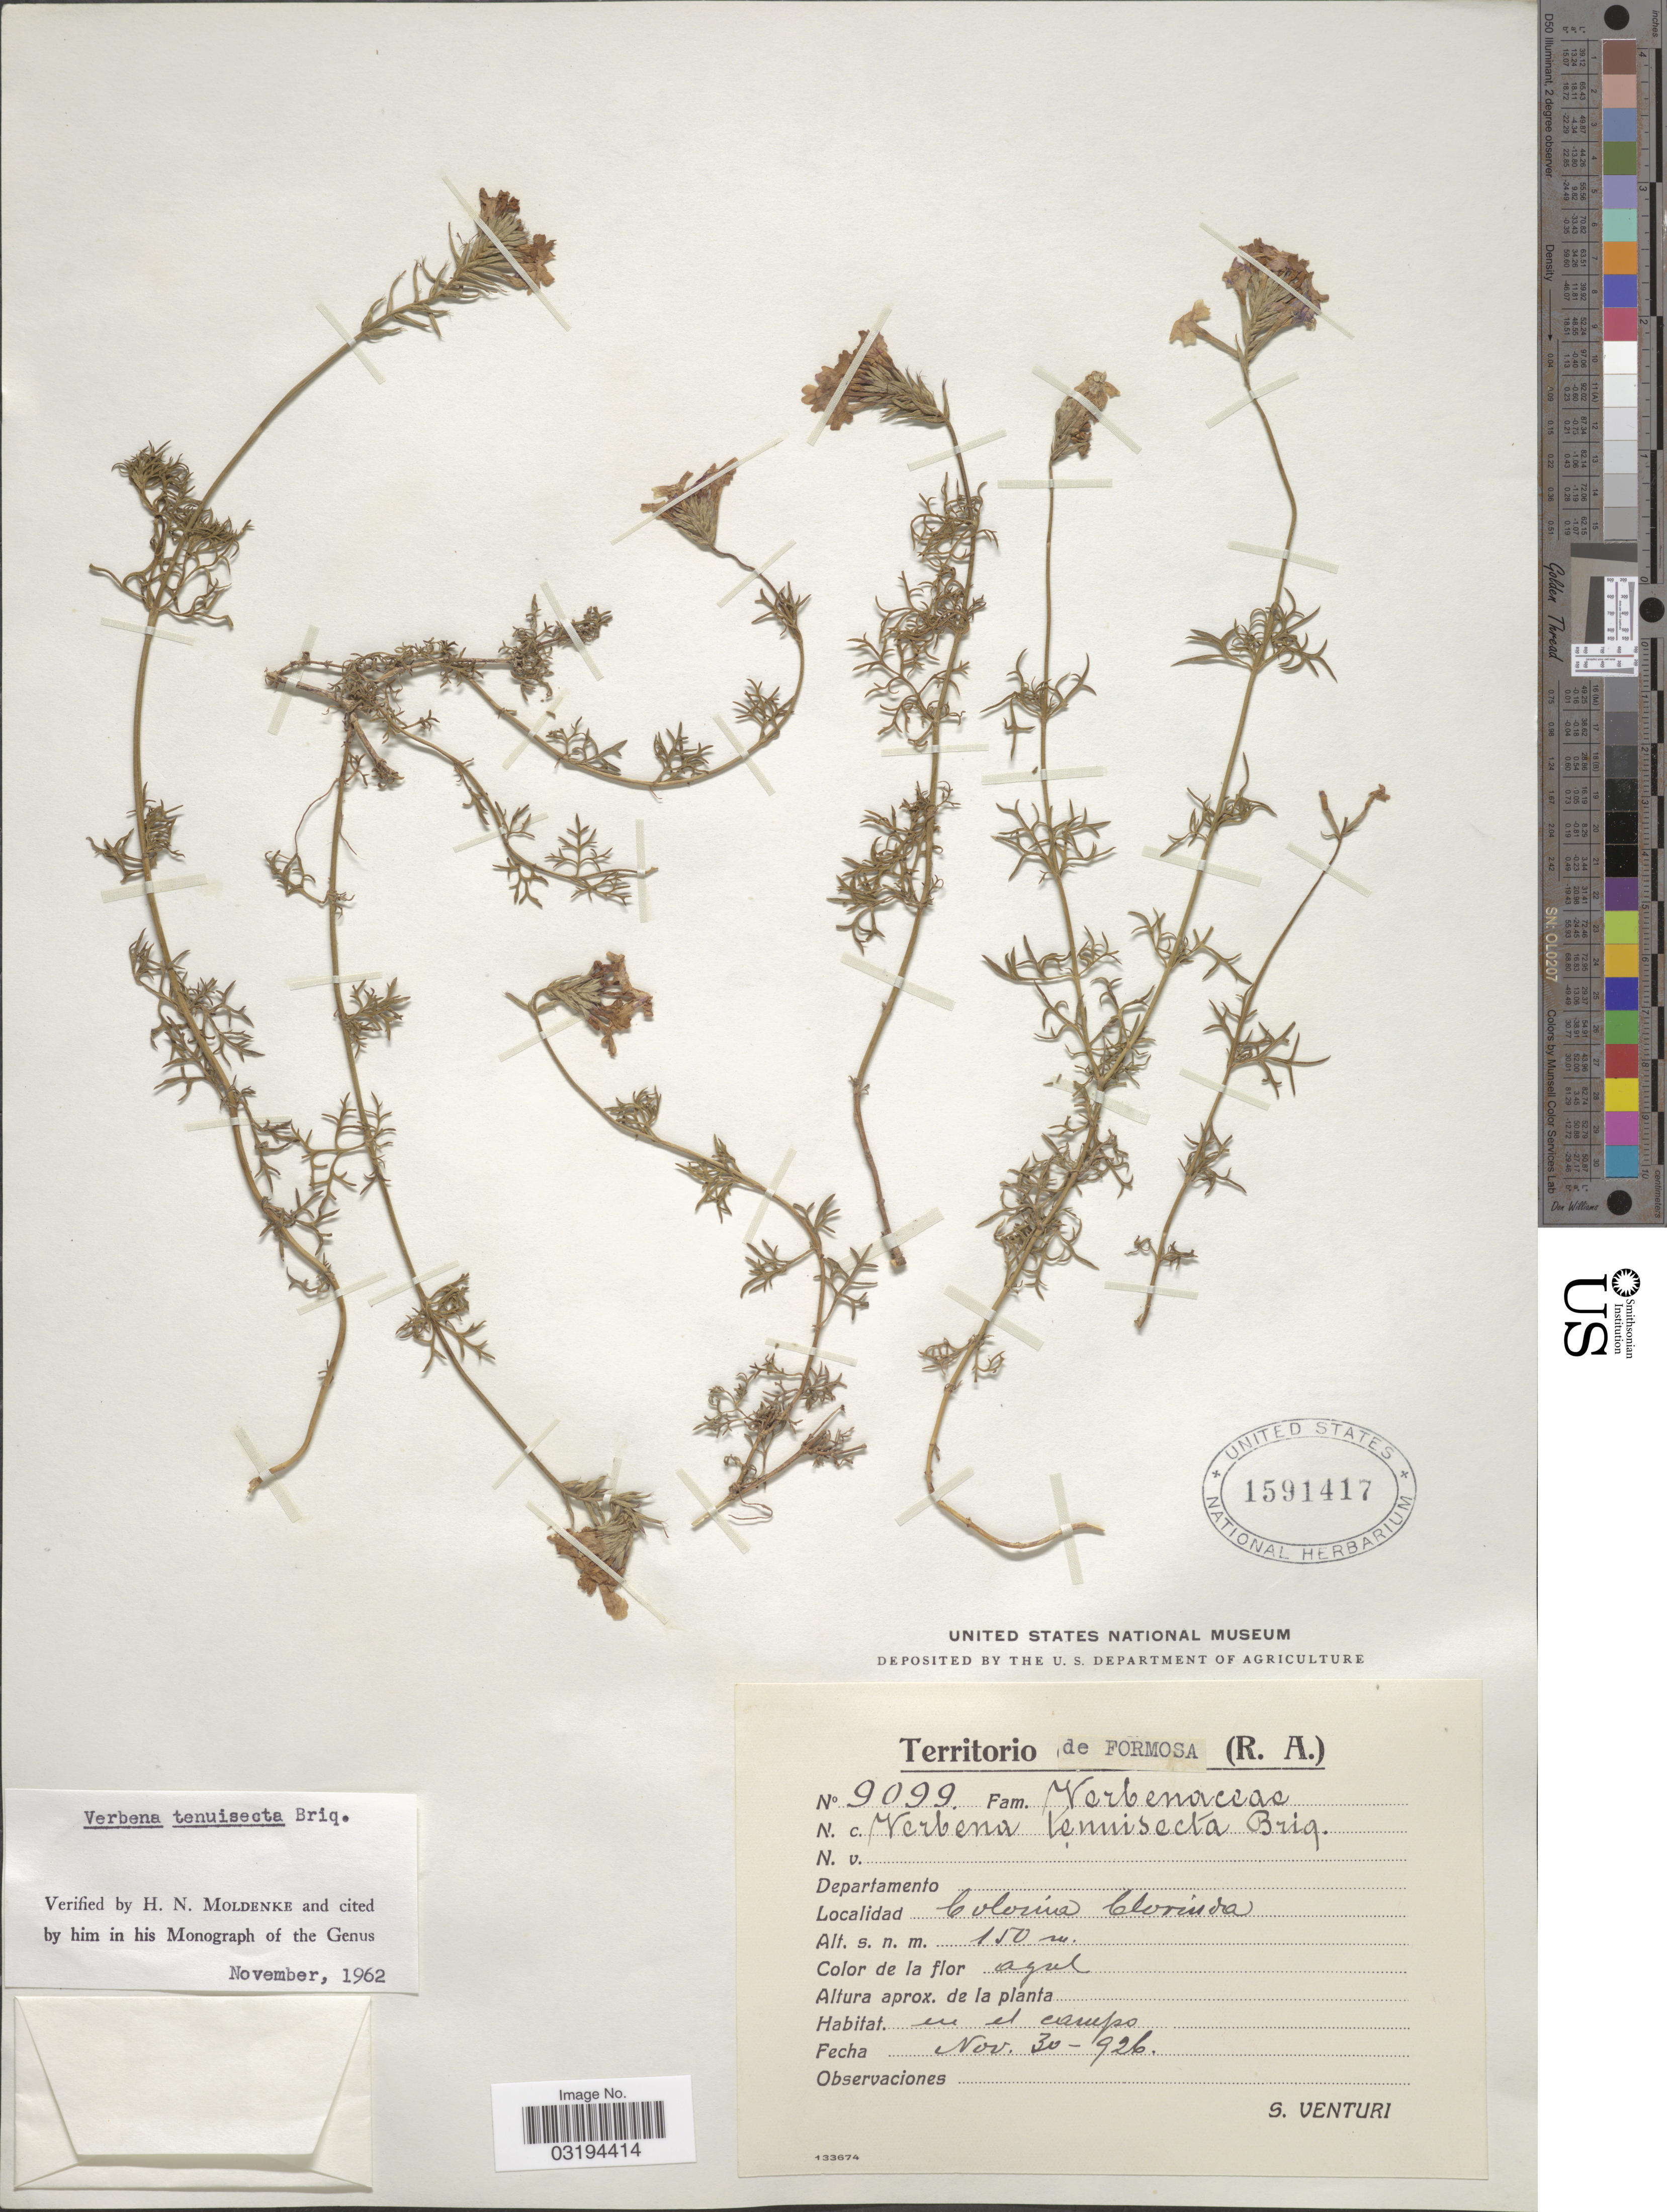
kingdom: Plantae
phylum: Tracheophyta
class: Magnoliopsida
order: Lamiales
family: Verbenaceae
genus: Verbena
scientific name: Verbena tenuisecta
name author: Briq.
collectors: S. Venturi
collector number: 9099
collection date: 1926-11-30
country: Argentina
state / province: Formosa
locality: Colonia Clorinda.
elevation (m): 150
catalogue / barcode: US 1591417